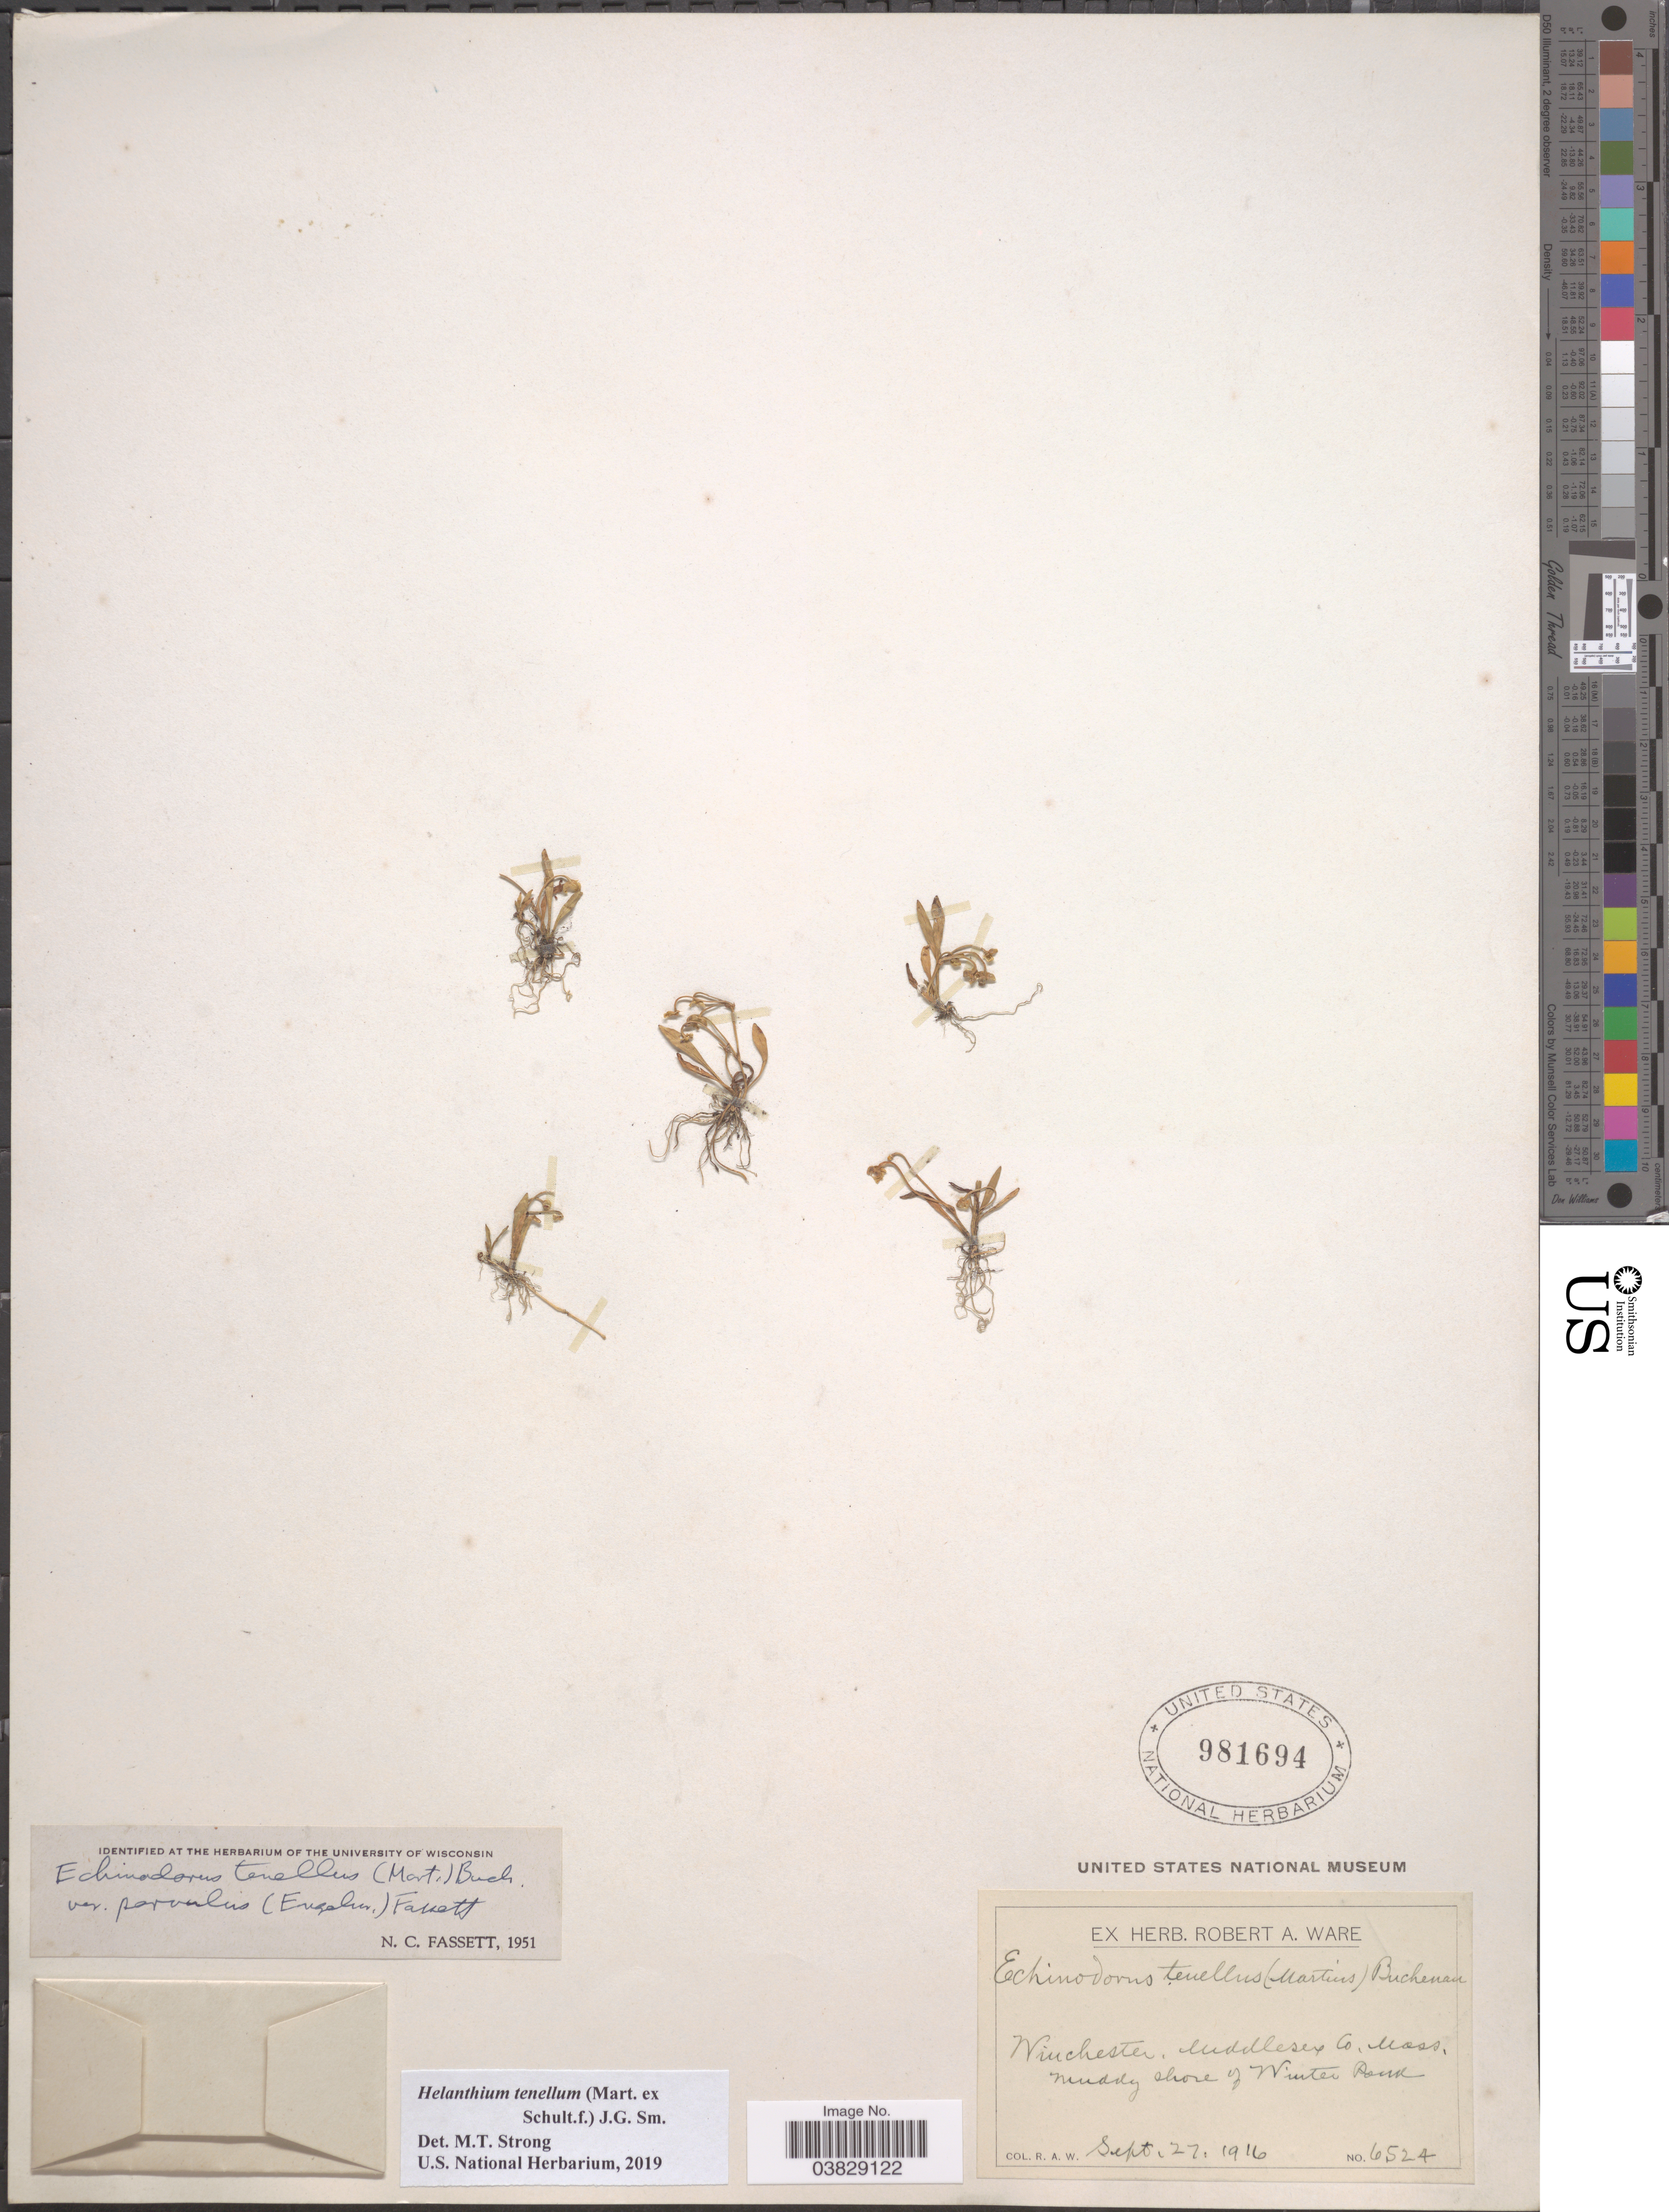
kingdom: Plantae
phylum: Tracheophyta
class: Liliopsida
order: Alismatales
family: Alismataceae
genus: Helanthium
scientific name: Helanthium tenellum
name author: (Mart. ex Schult. f.) J.G. Sm.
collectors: R. Ware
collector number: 6524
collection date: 1916-09-27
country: United States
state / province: Massachusetts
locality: Winchester, Middlesex Co. Muddy shore of Winter Pond.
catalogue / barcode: US 891694